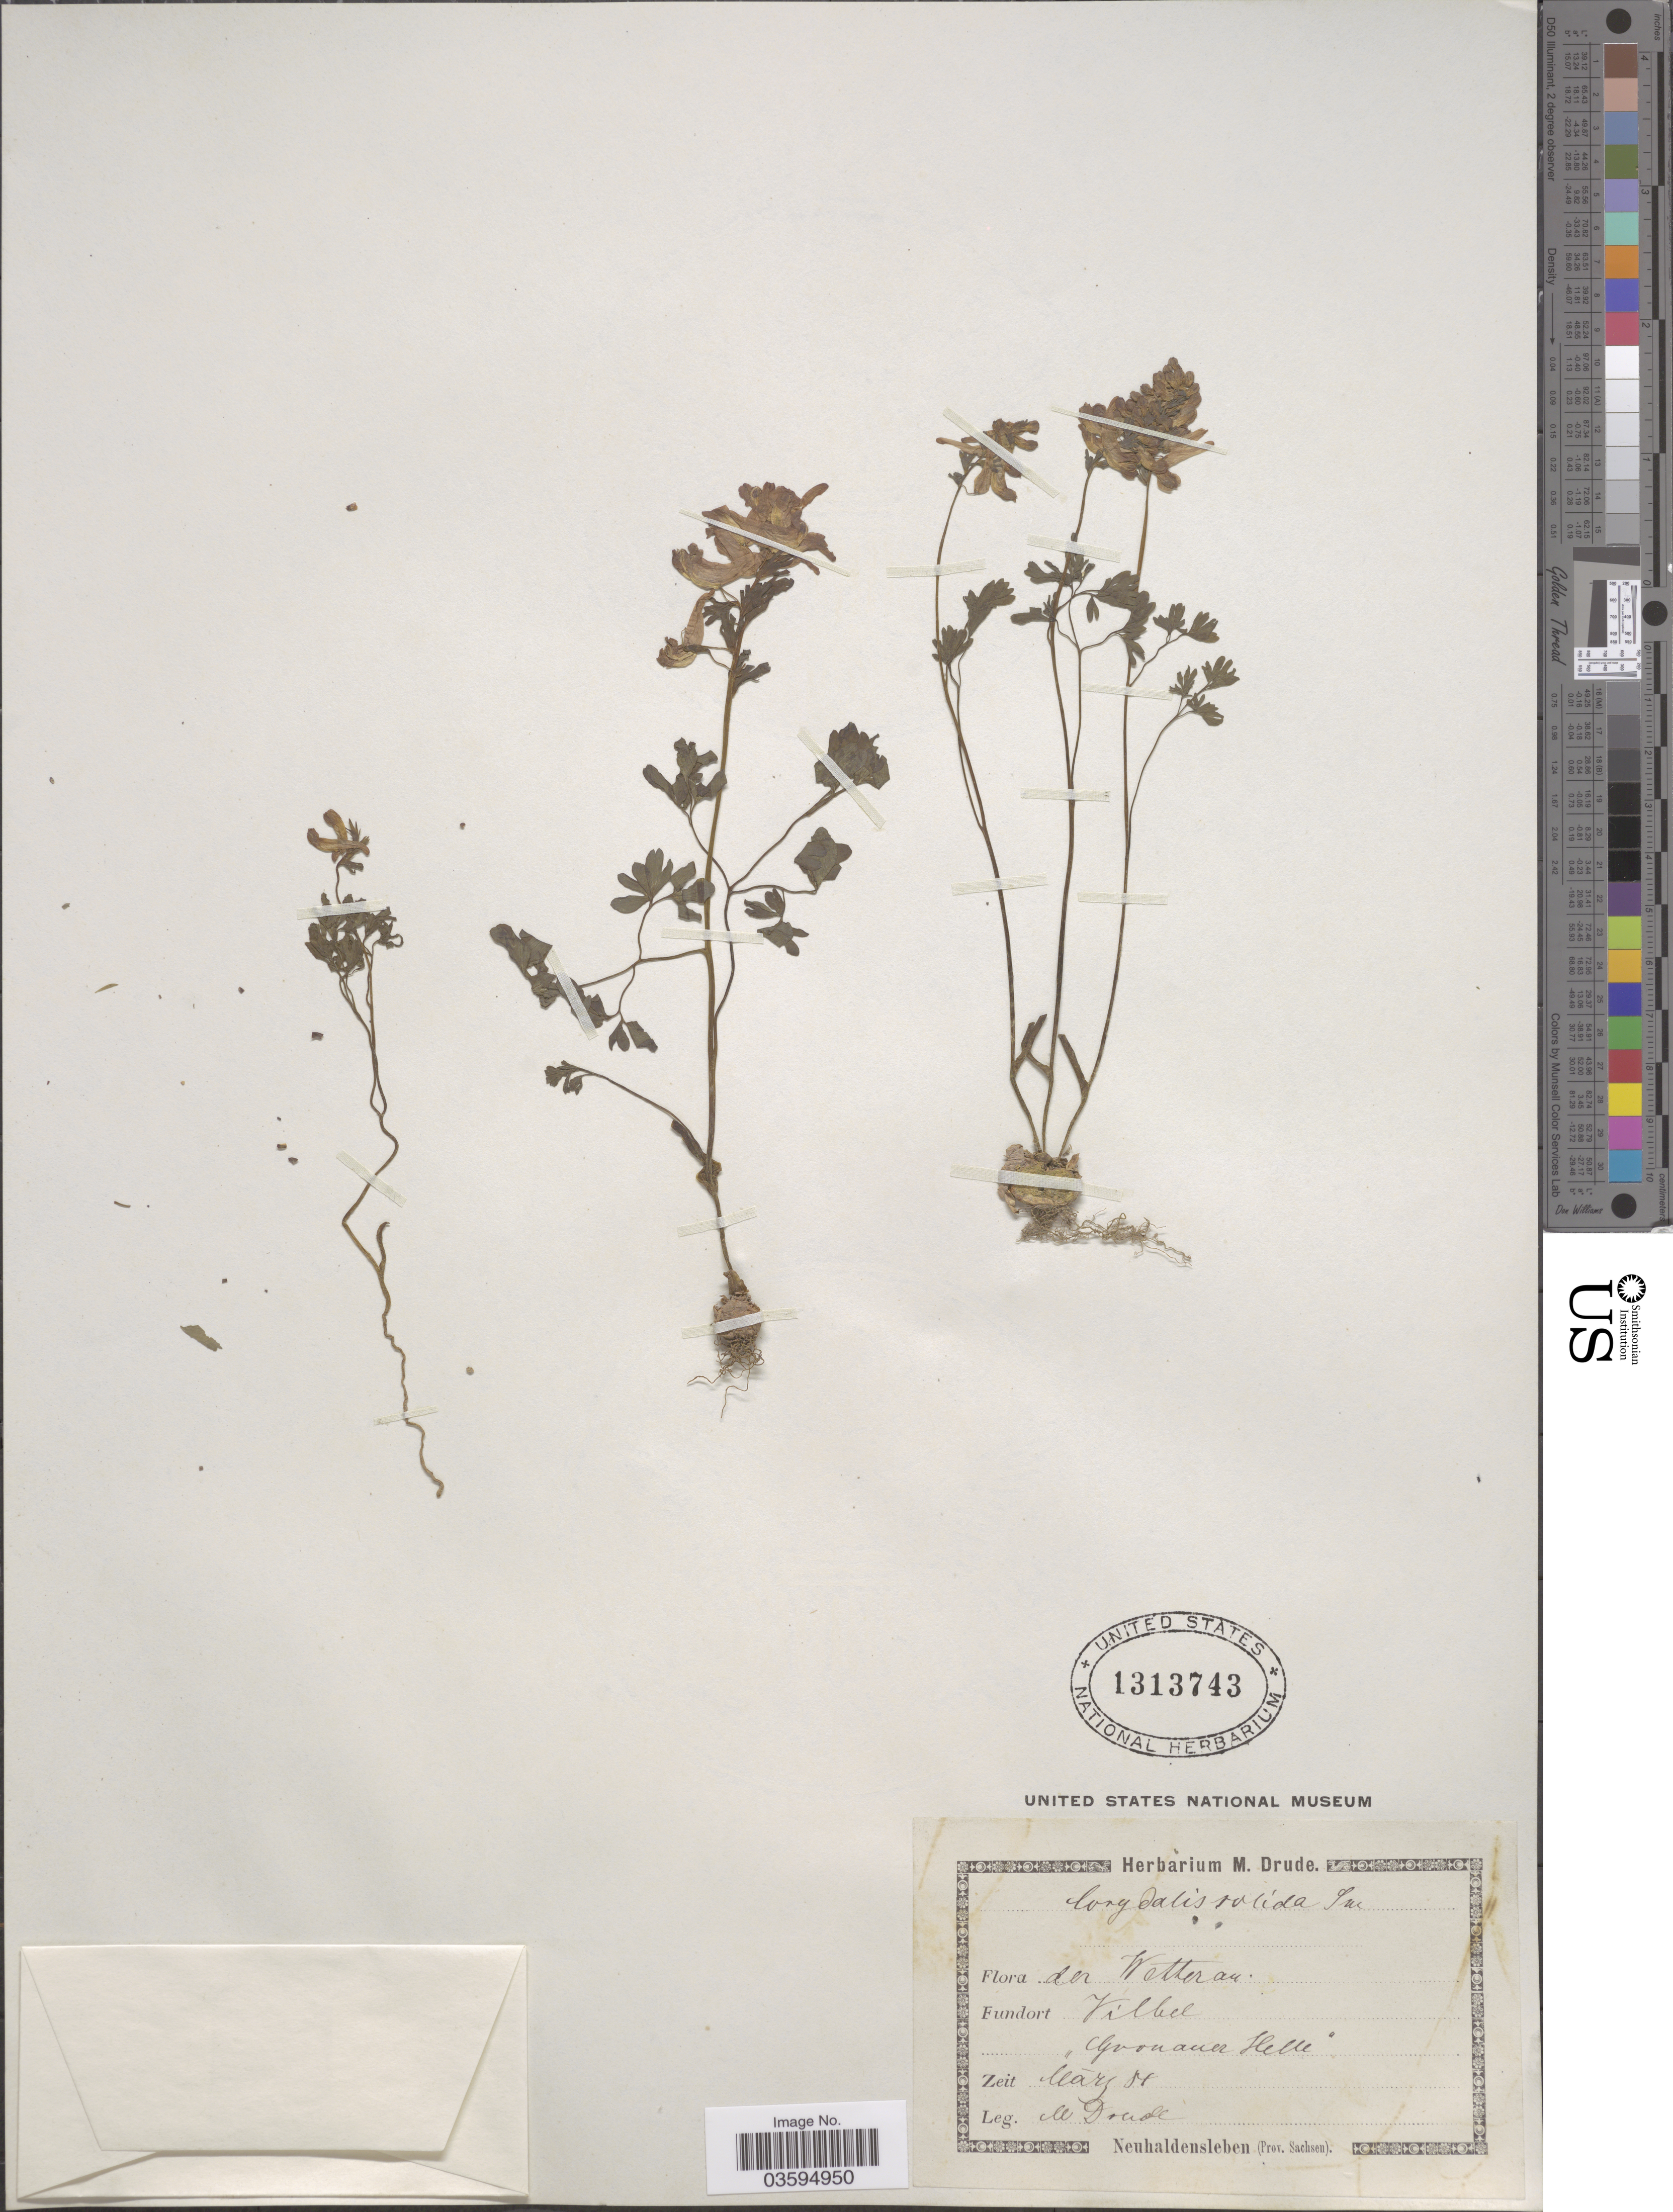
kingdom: Plantae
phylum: Tracheophyta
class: Magnoliopsida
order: Ranunculales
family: Papaveraceae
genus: Corydalis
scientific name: Corydalis solida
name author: (L.) Clairv.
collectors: M. Drude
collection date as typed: Transcribed d/m/y: /3/81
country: Germany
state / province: Sachsen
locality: Wetterau. Vilbel Gvonaner Helle. [interpreted] Neuhaldensleben [unsure placement]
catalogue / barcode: US 1313743